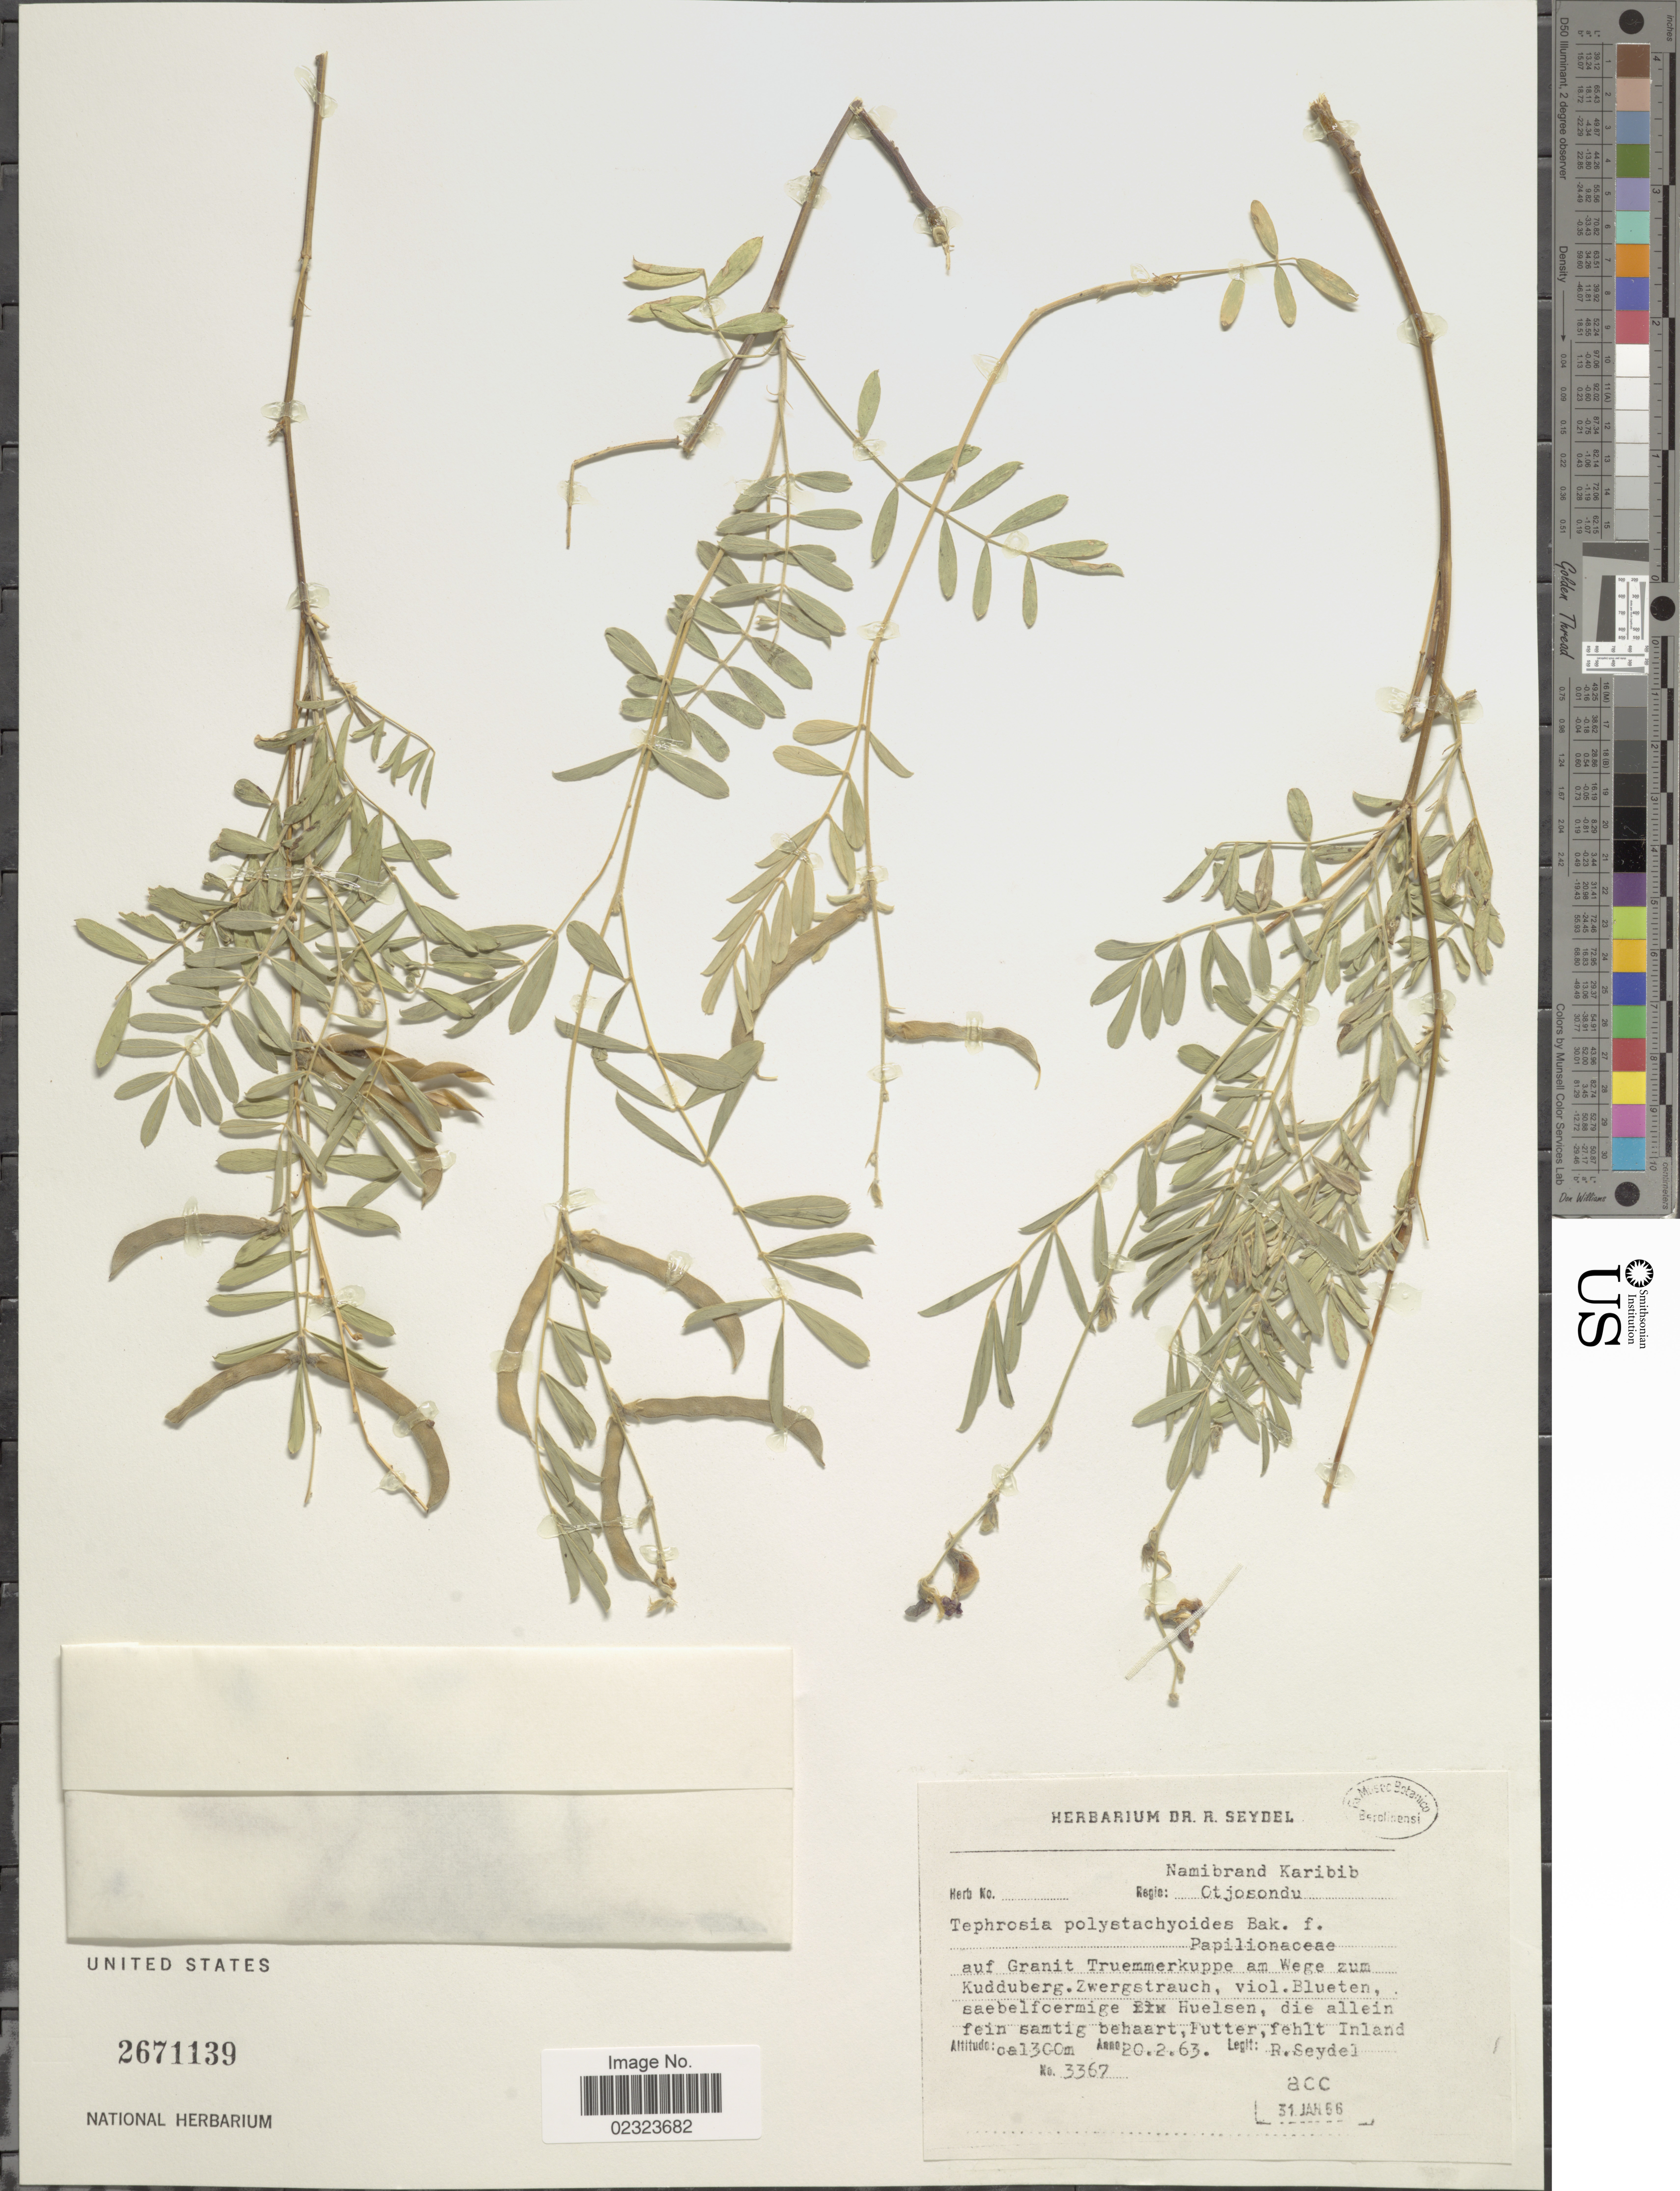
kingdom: Plantae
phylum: Tracheophyta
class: Magnoliopsida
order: Fabales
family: Fabaceae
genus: Tephrosia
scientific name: Tephrosia polystachyoides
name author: Baker f.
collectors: R. Seydel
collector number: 3367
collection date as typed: Transcribed d/m/y: 20/2/63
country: Namibia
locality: Namibrand Karibib, Regio: Otjosundu, auf Granit Truemmerkuppe am Wege zum Kudduberg, Zwergstrauch, viol. Blueten, saebelfcermige Huelsen, die allein fein samtig behaart, Futter, fehlt Inland.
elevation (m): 1300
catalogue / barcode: US 2671139